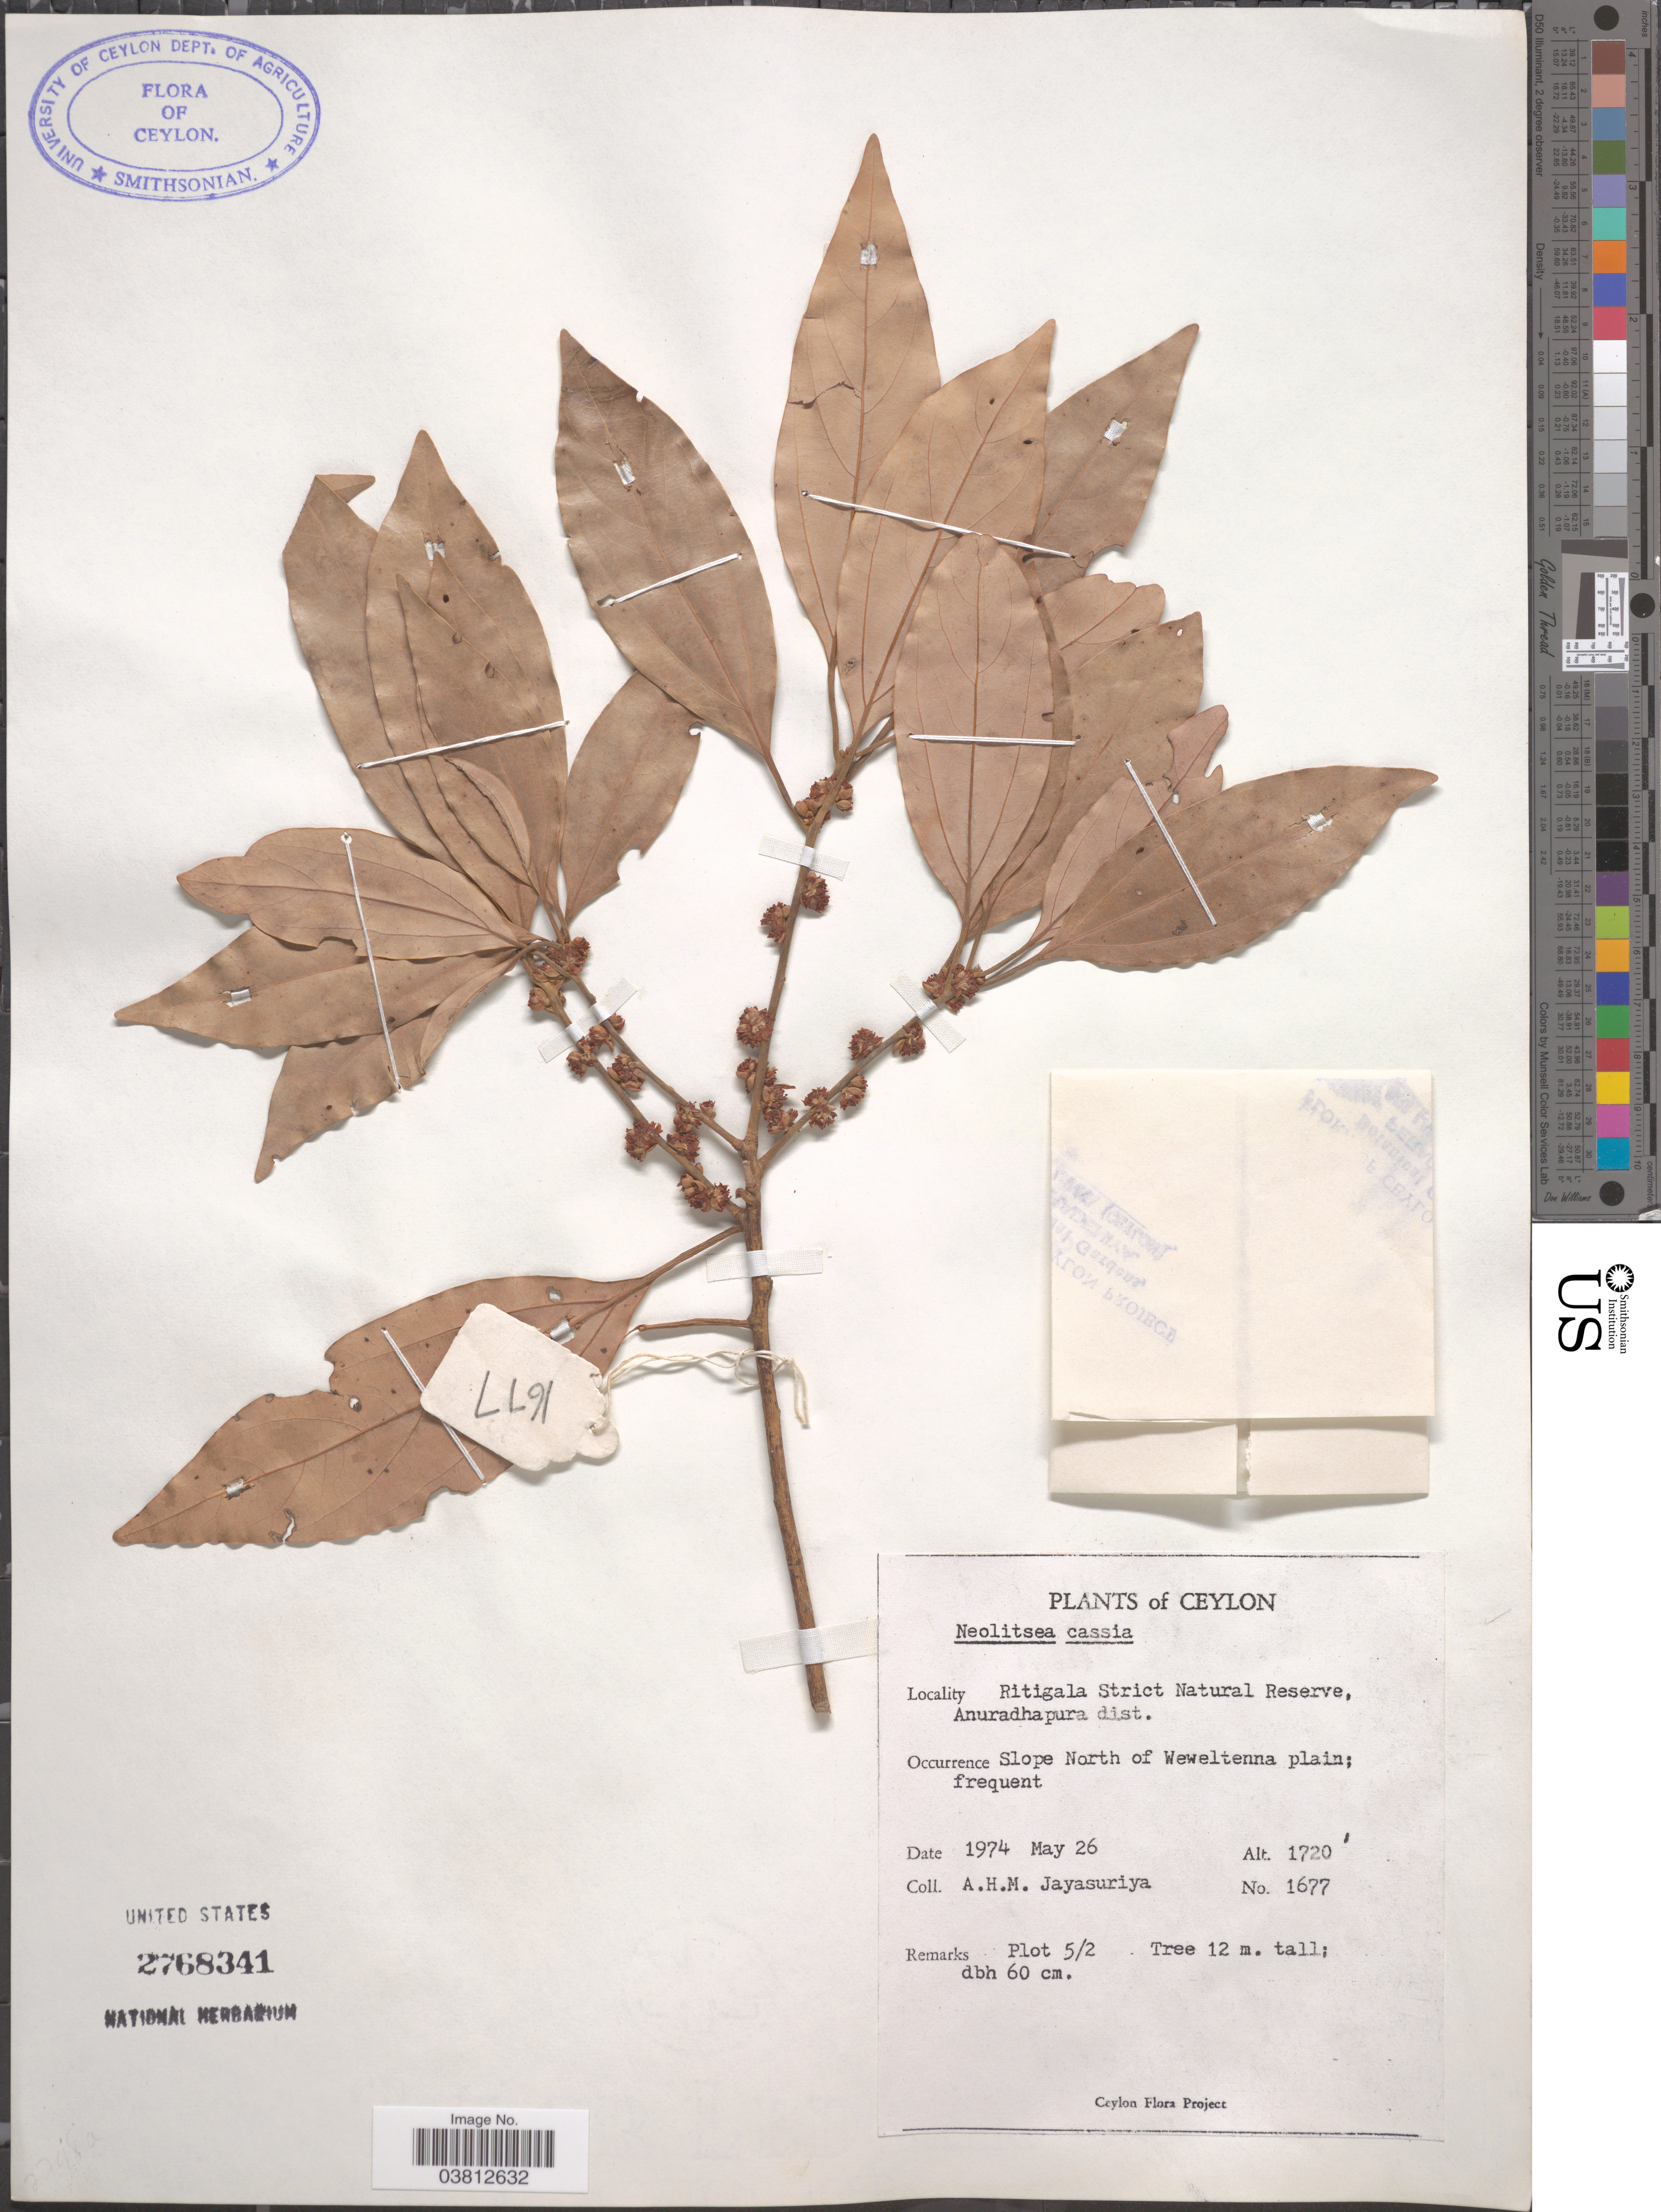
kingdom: Plantae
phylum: Tracheophyta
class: Magnoliopsida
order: Laurales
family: Lauraceae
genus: Neolitsea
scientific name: Neolitsea cassia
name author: (L.) Kosterm.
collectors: A. H. Jayasuriya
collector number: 1677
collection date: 1974-05-26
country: Sri Lanka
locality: Ceylon. Ritigala Strict Natural Reserve, Anuradhapura dist. Slope North of Weweltenna plain.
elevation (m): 524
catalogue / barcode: US 2768341